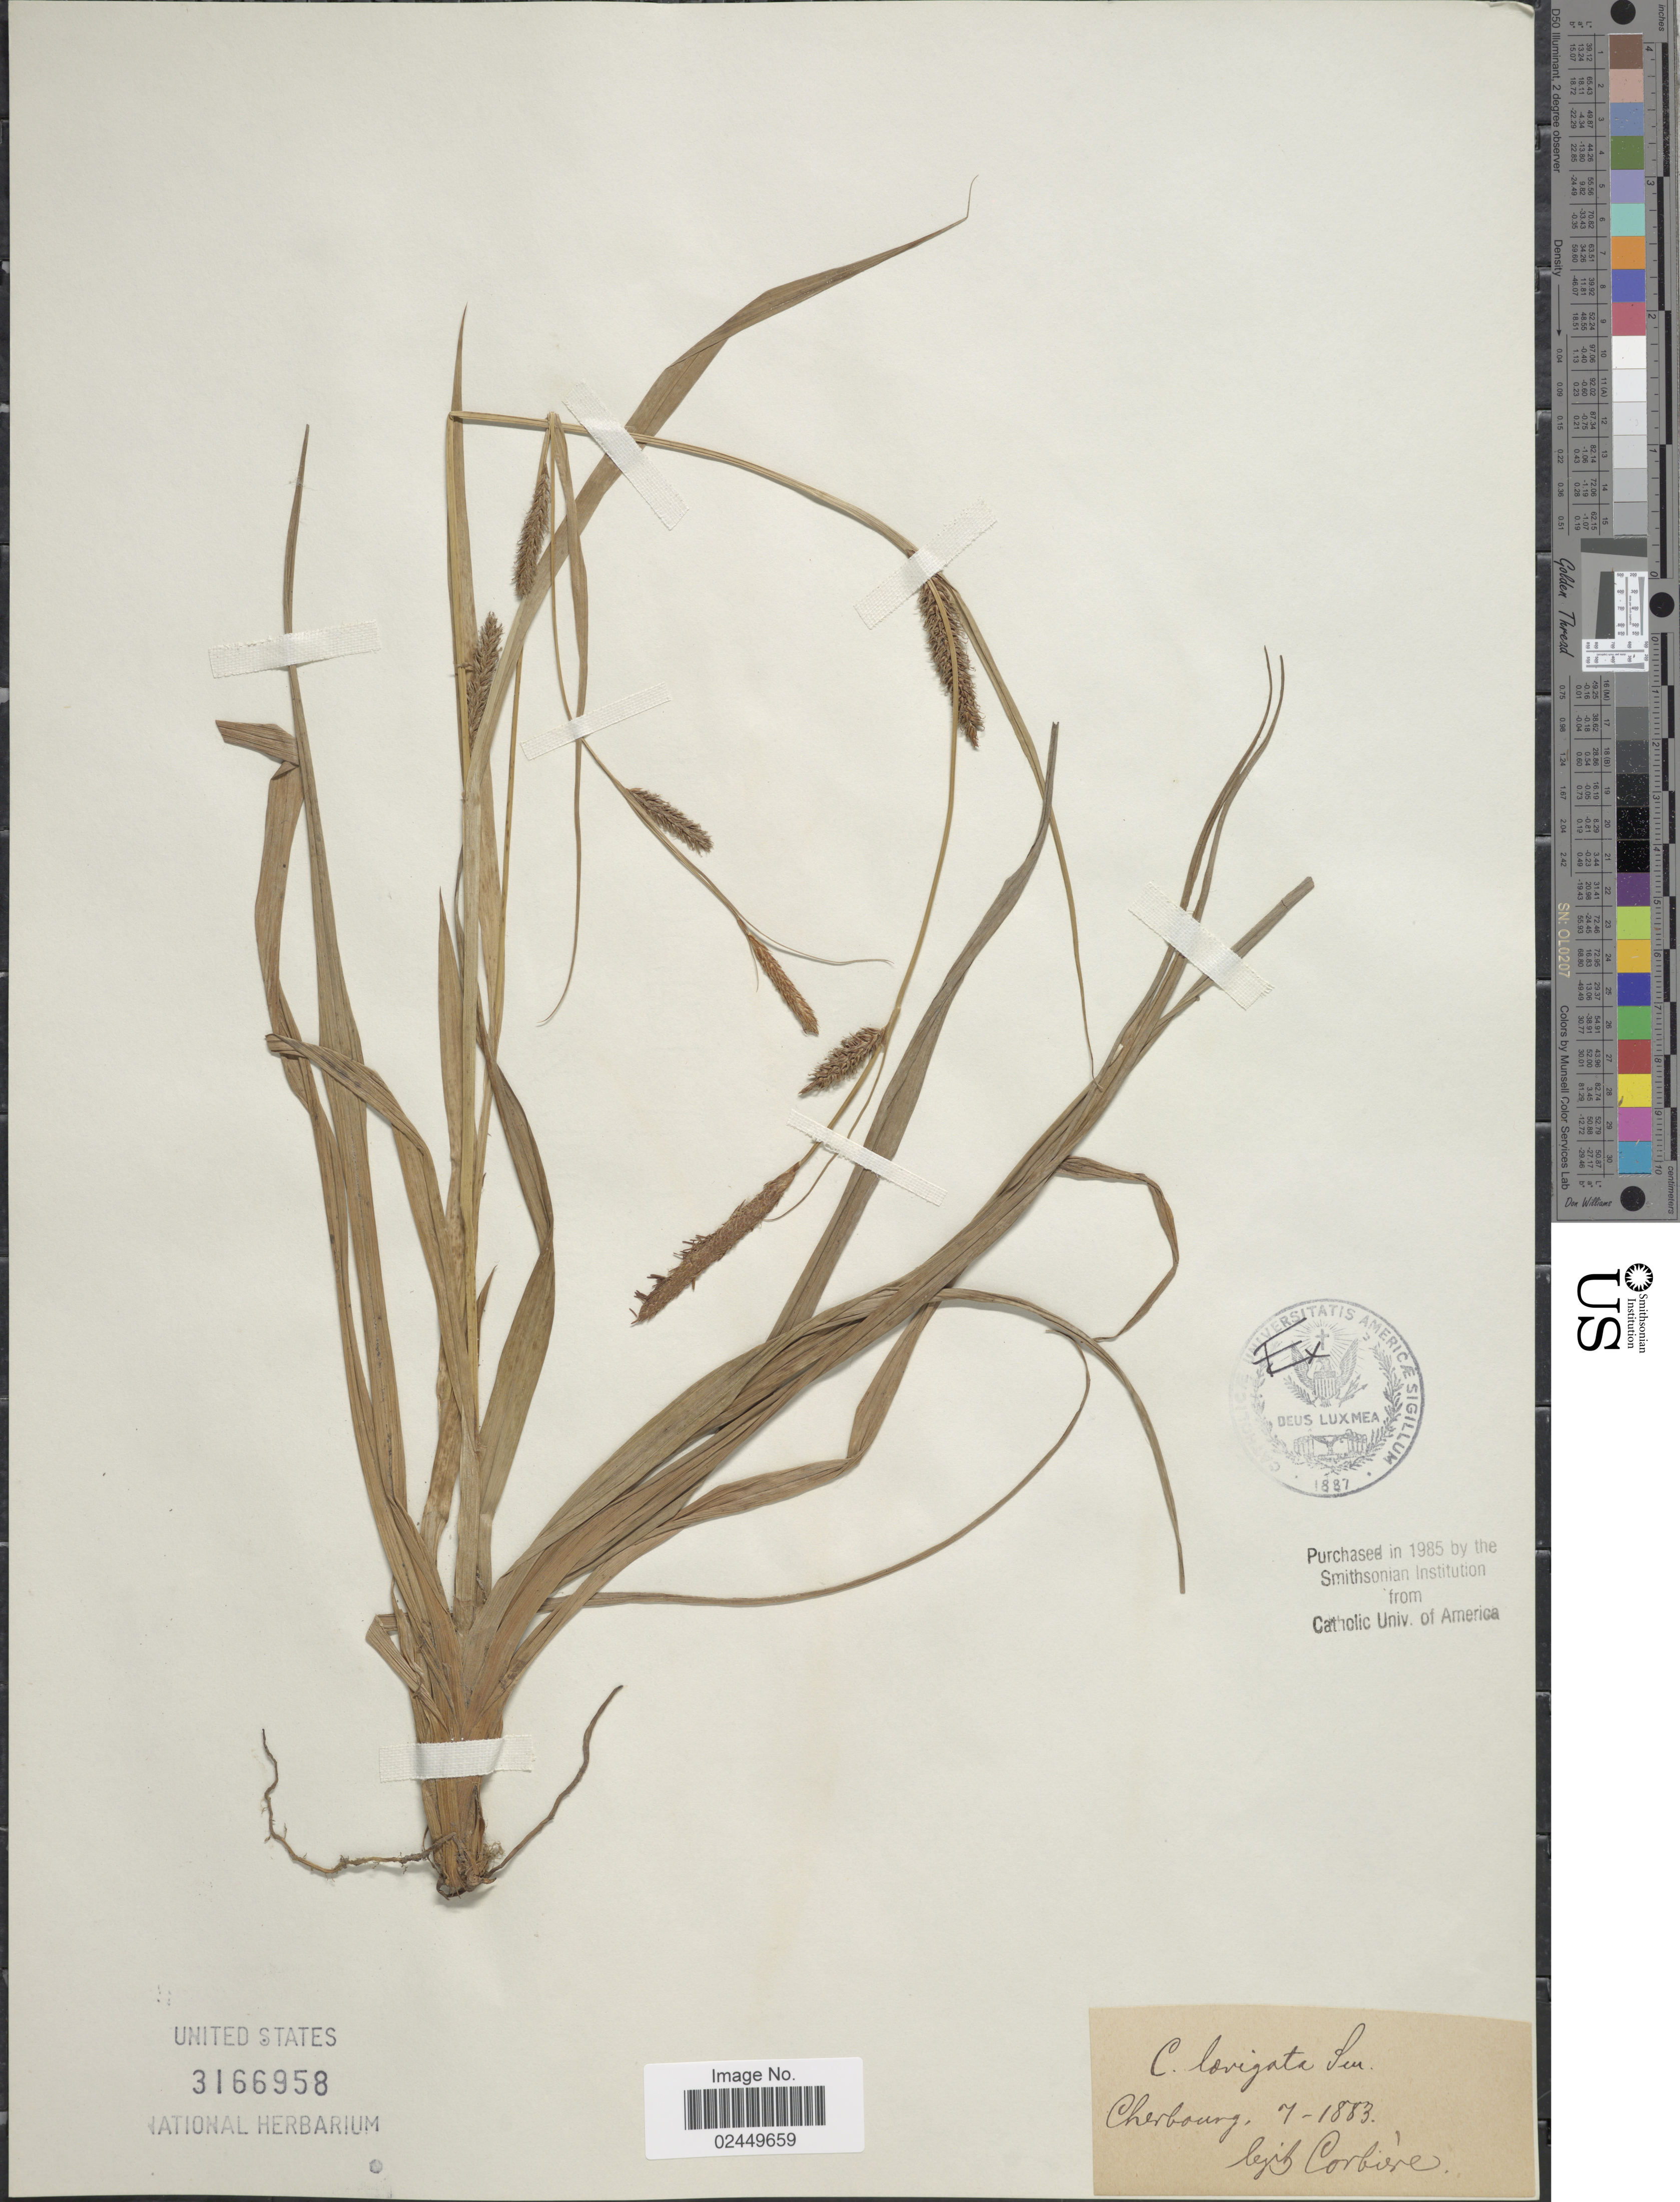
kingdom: Plantae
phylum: Tracheophyta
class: Liliopsida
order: Poales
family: Cyperaceae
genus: Carex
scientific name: Carex helodes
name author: Link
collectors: Corbiere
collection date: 1883-07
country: France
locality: Cherbourg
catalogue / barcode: US 3166958